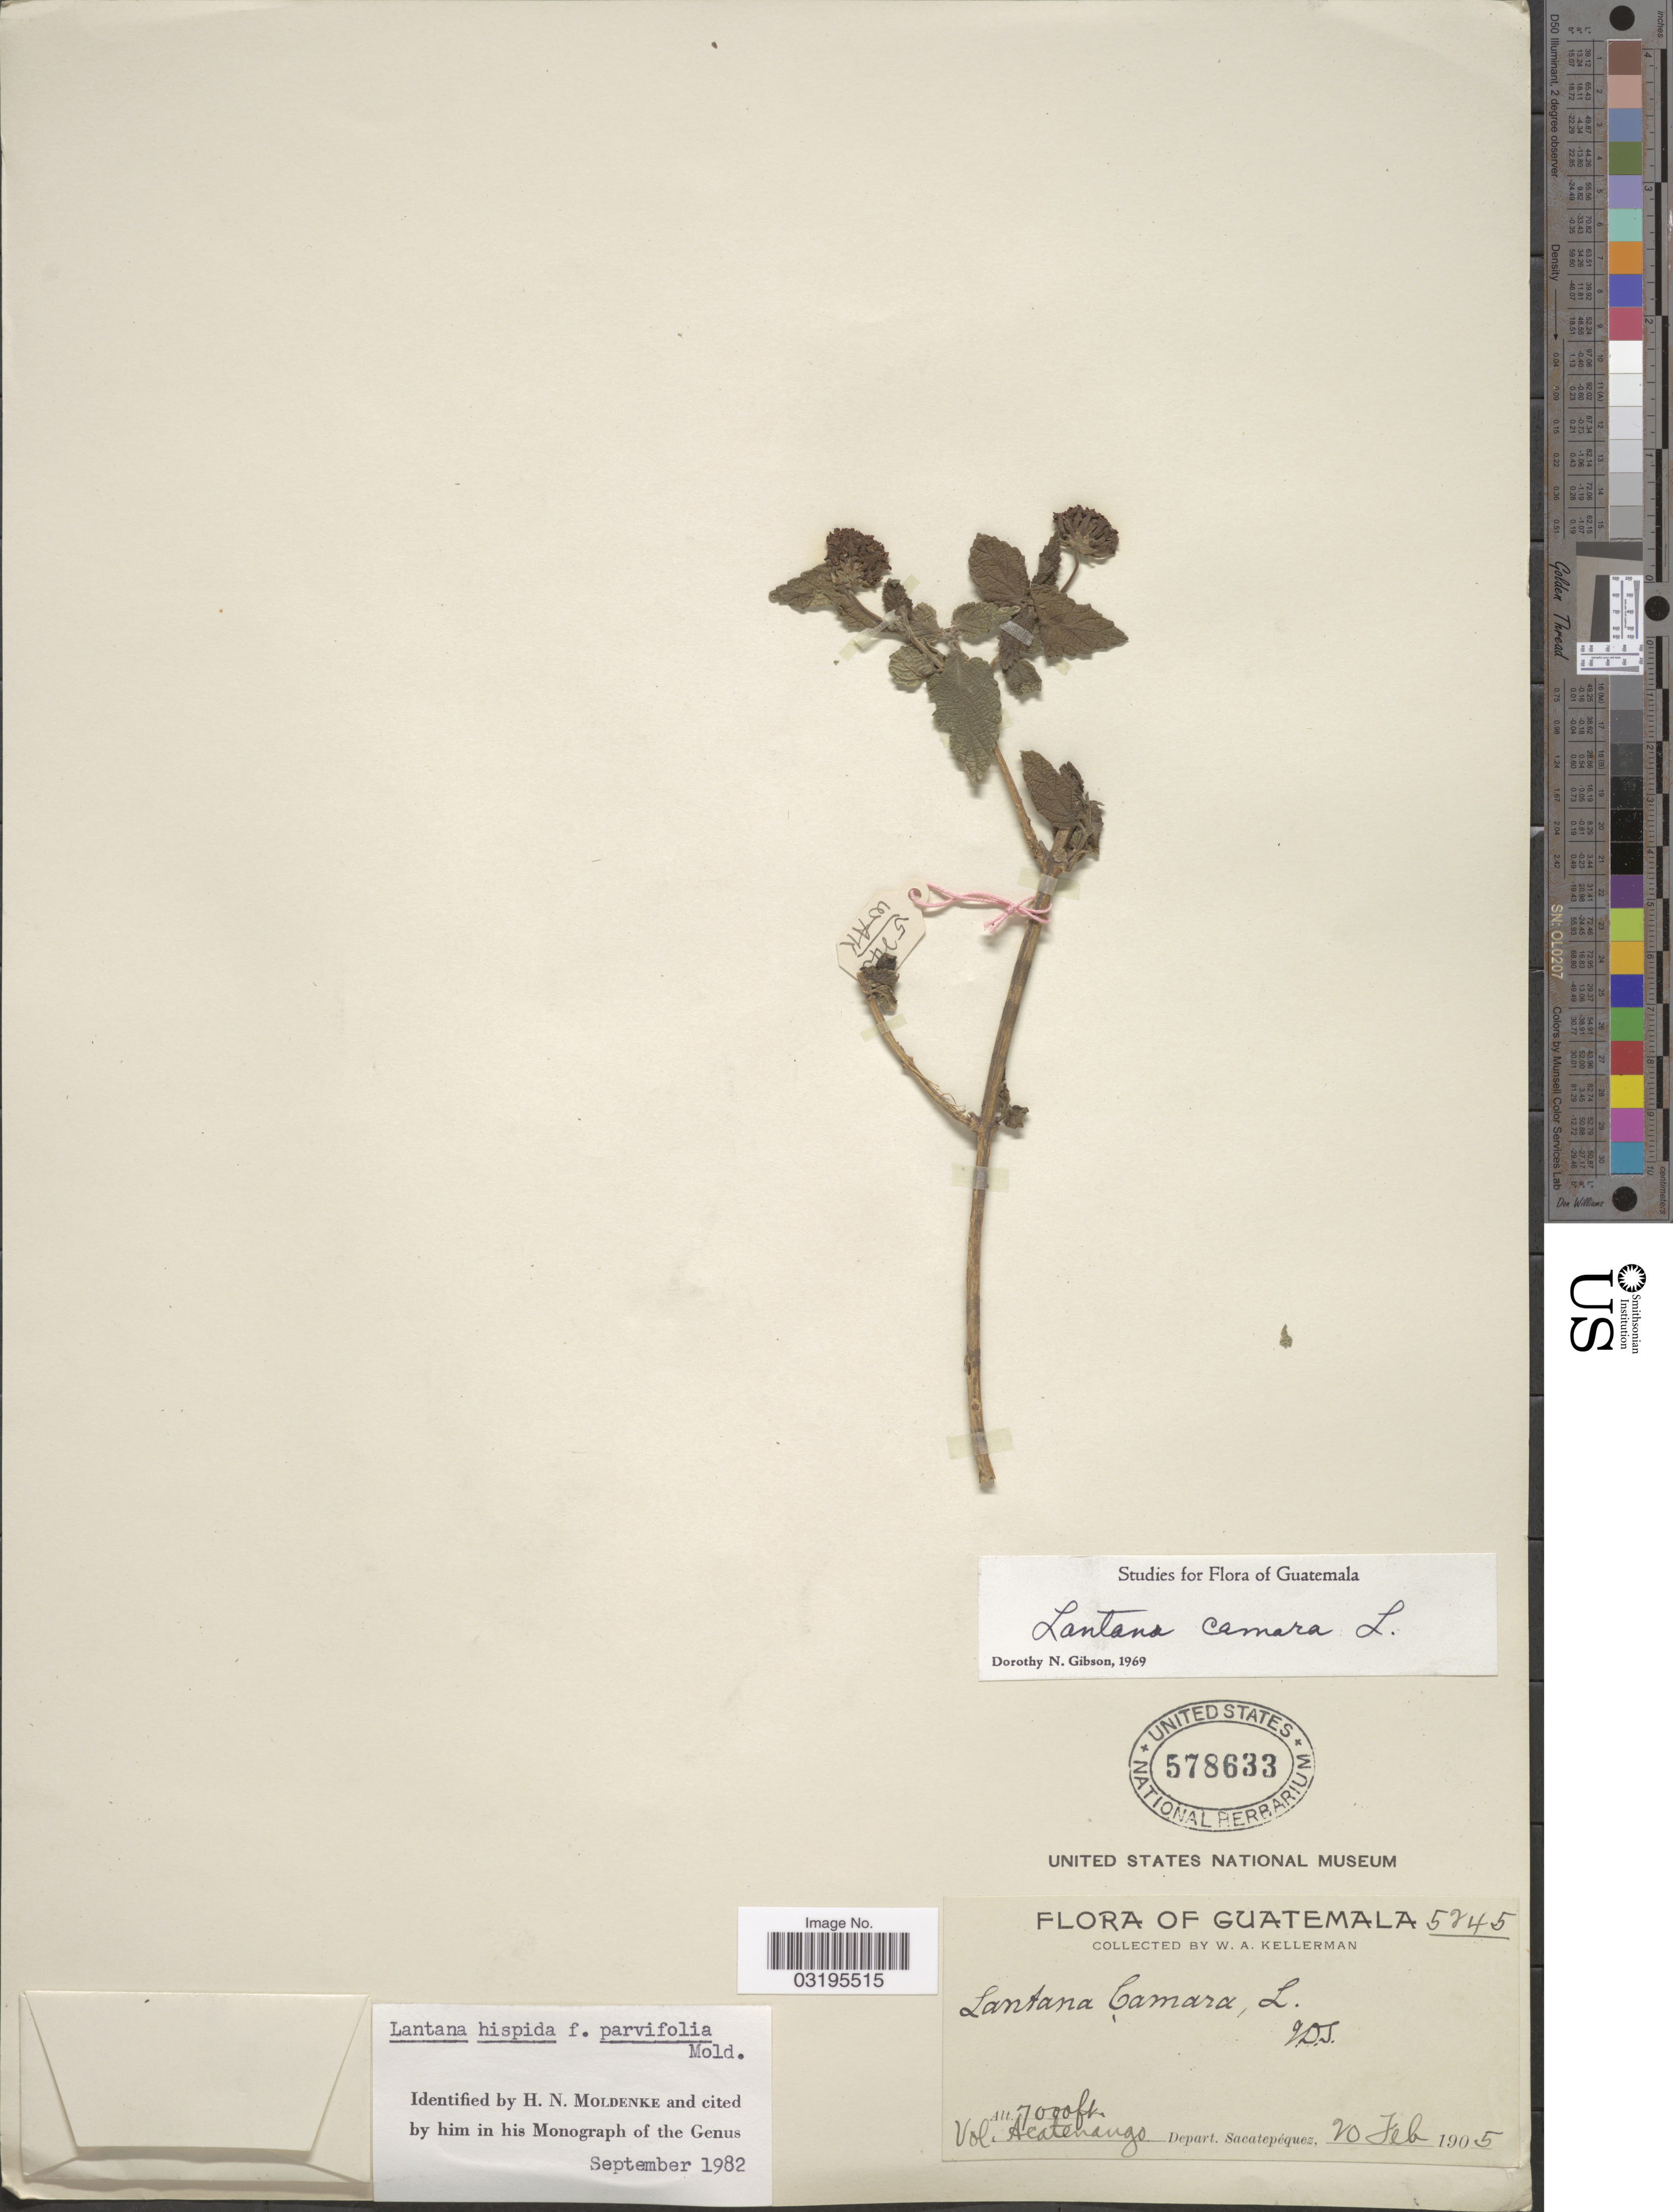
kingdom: Plantae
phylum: Tracheophyta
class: Magnoliopsida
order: Lamiales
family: Verbenaceae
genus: Lantana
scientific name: Lantana hispida f. parvifolia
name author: Kunth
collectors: W. Kellerman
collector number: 5245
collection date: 1905-02-20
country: Guatemala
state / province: Sacatepéquez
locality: Vol. Acatenango, Depart. Sacatepéquez.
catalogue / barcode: US 578633